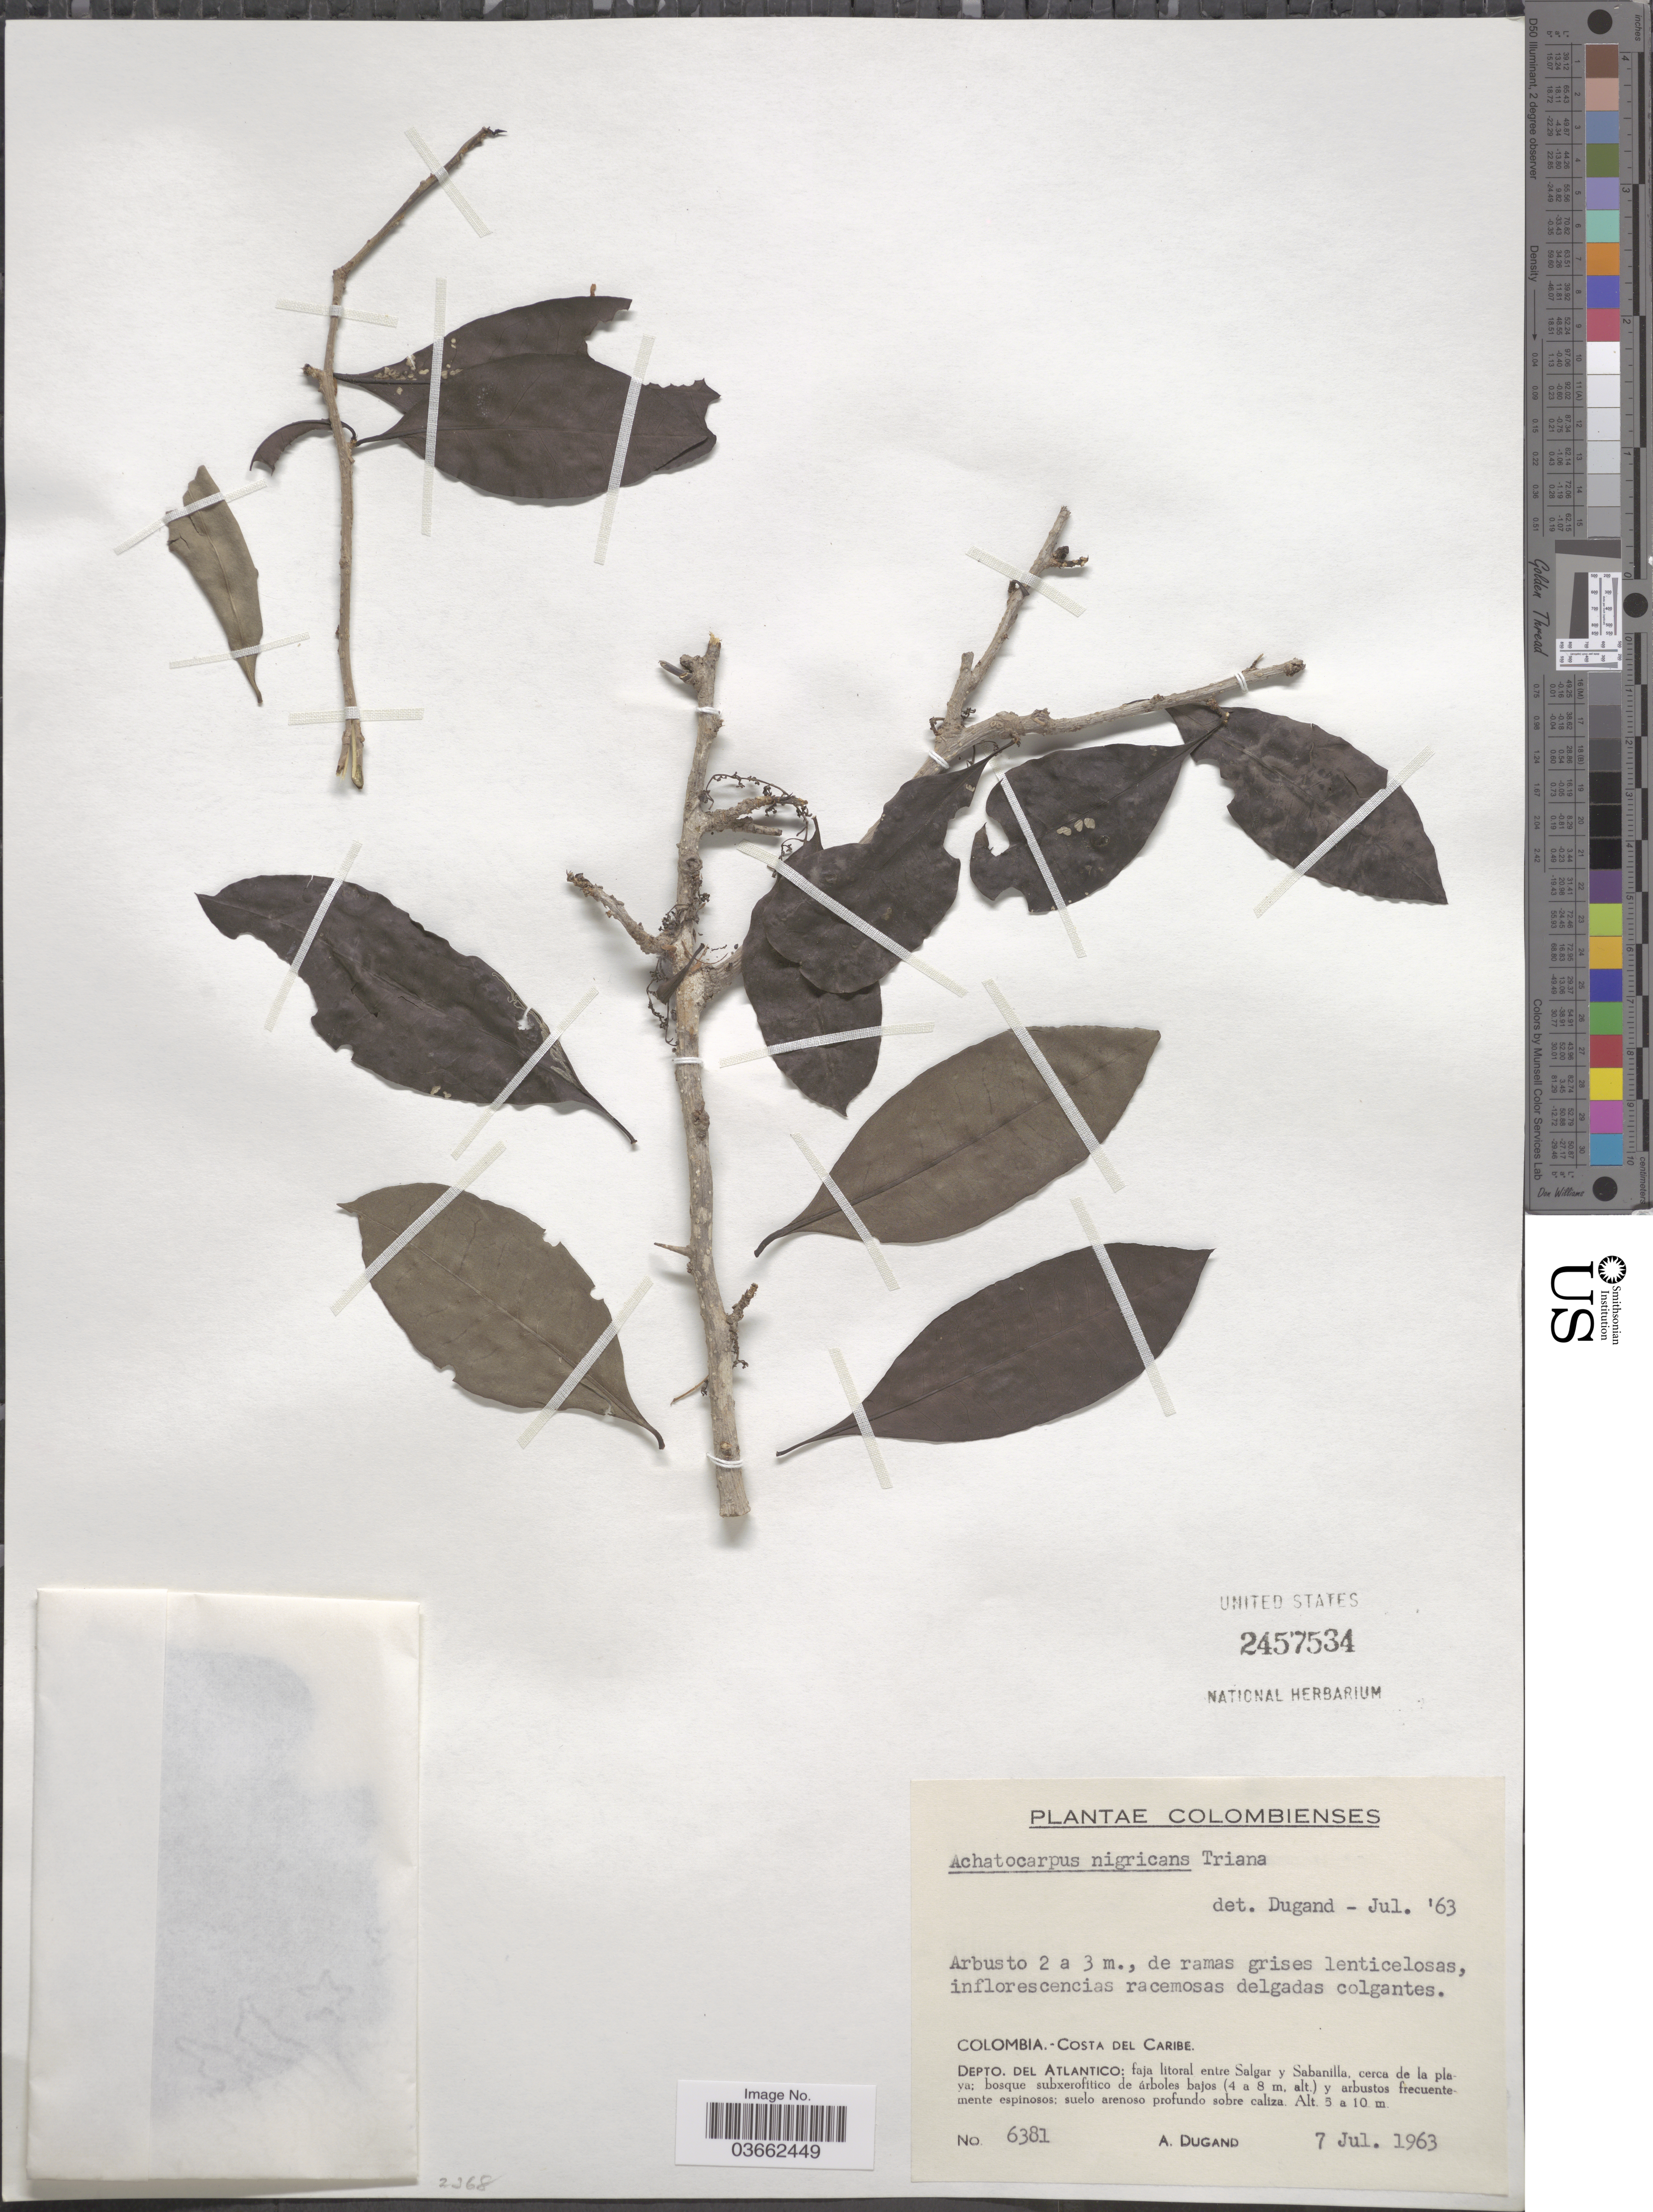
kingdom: Plantae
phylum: Tracheophyta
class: Magnoliopsida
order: Caryophyllales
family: Achatocarpaceae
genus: Achatocarpus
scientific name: Achatocarpus nigricans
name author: Triana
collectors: A. Dugand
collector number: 6381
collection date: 1963-07-07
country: Colombia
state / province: Atlántico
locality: Costa del Caribe. Depto. del Atlantico: faja litoral entre Salgar y Sabanilla, cerca de la playa.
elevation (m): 5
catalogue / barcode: US 2457534